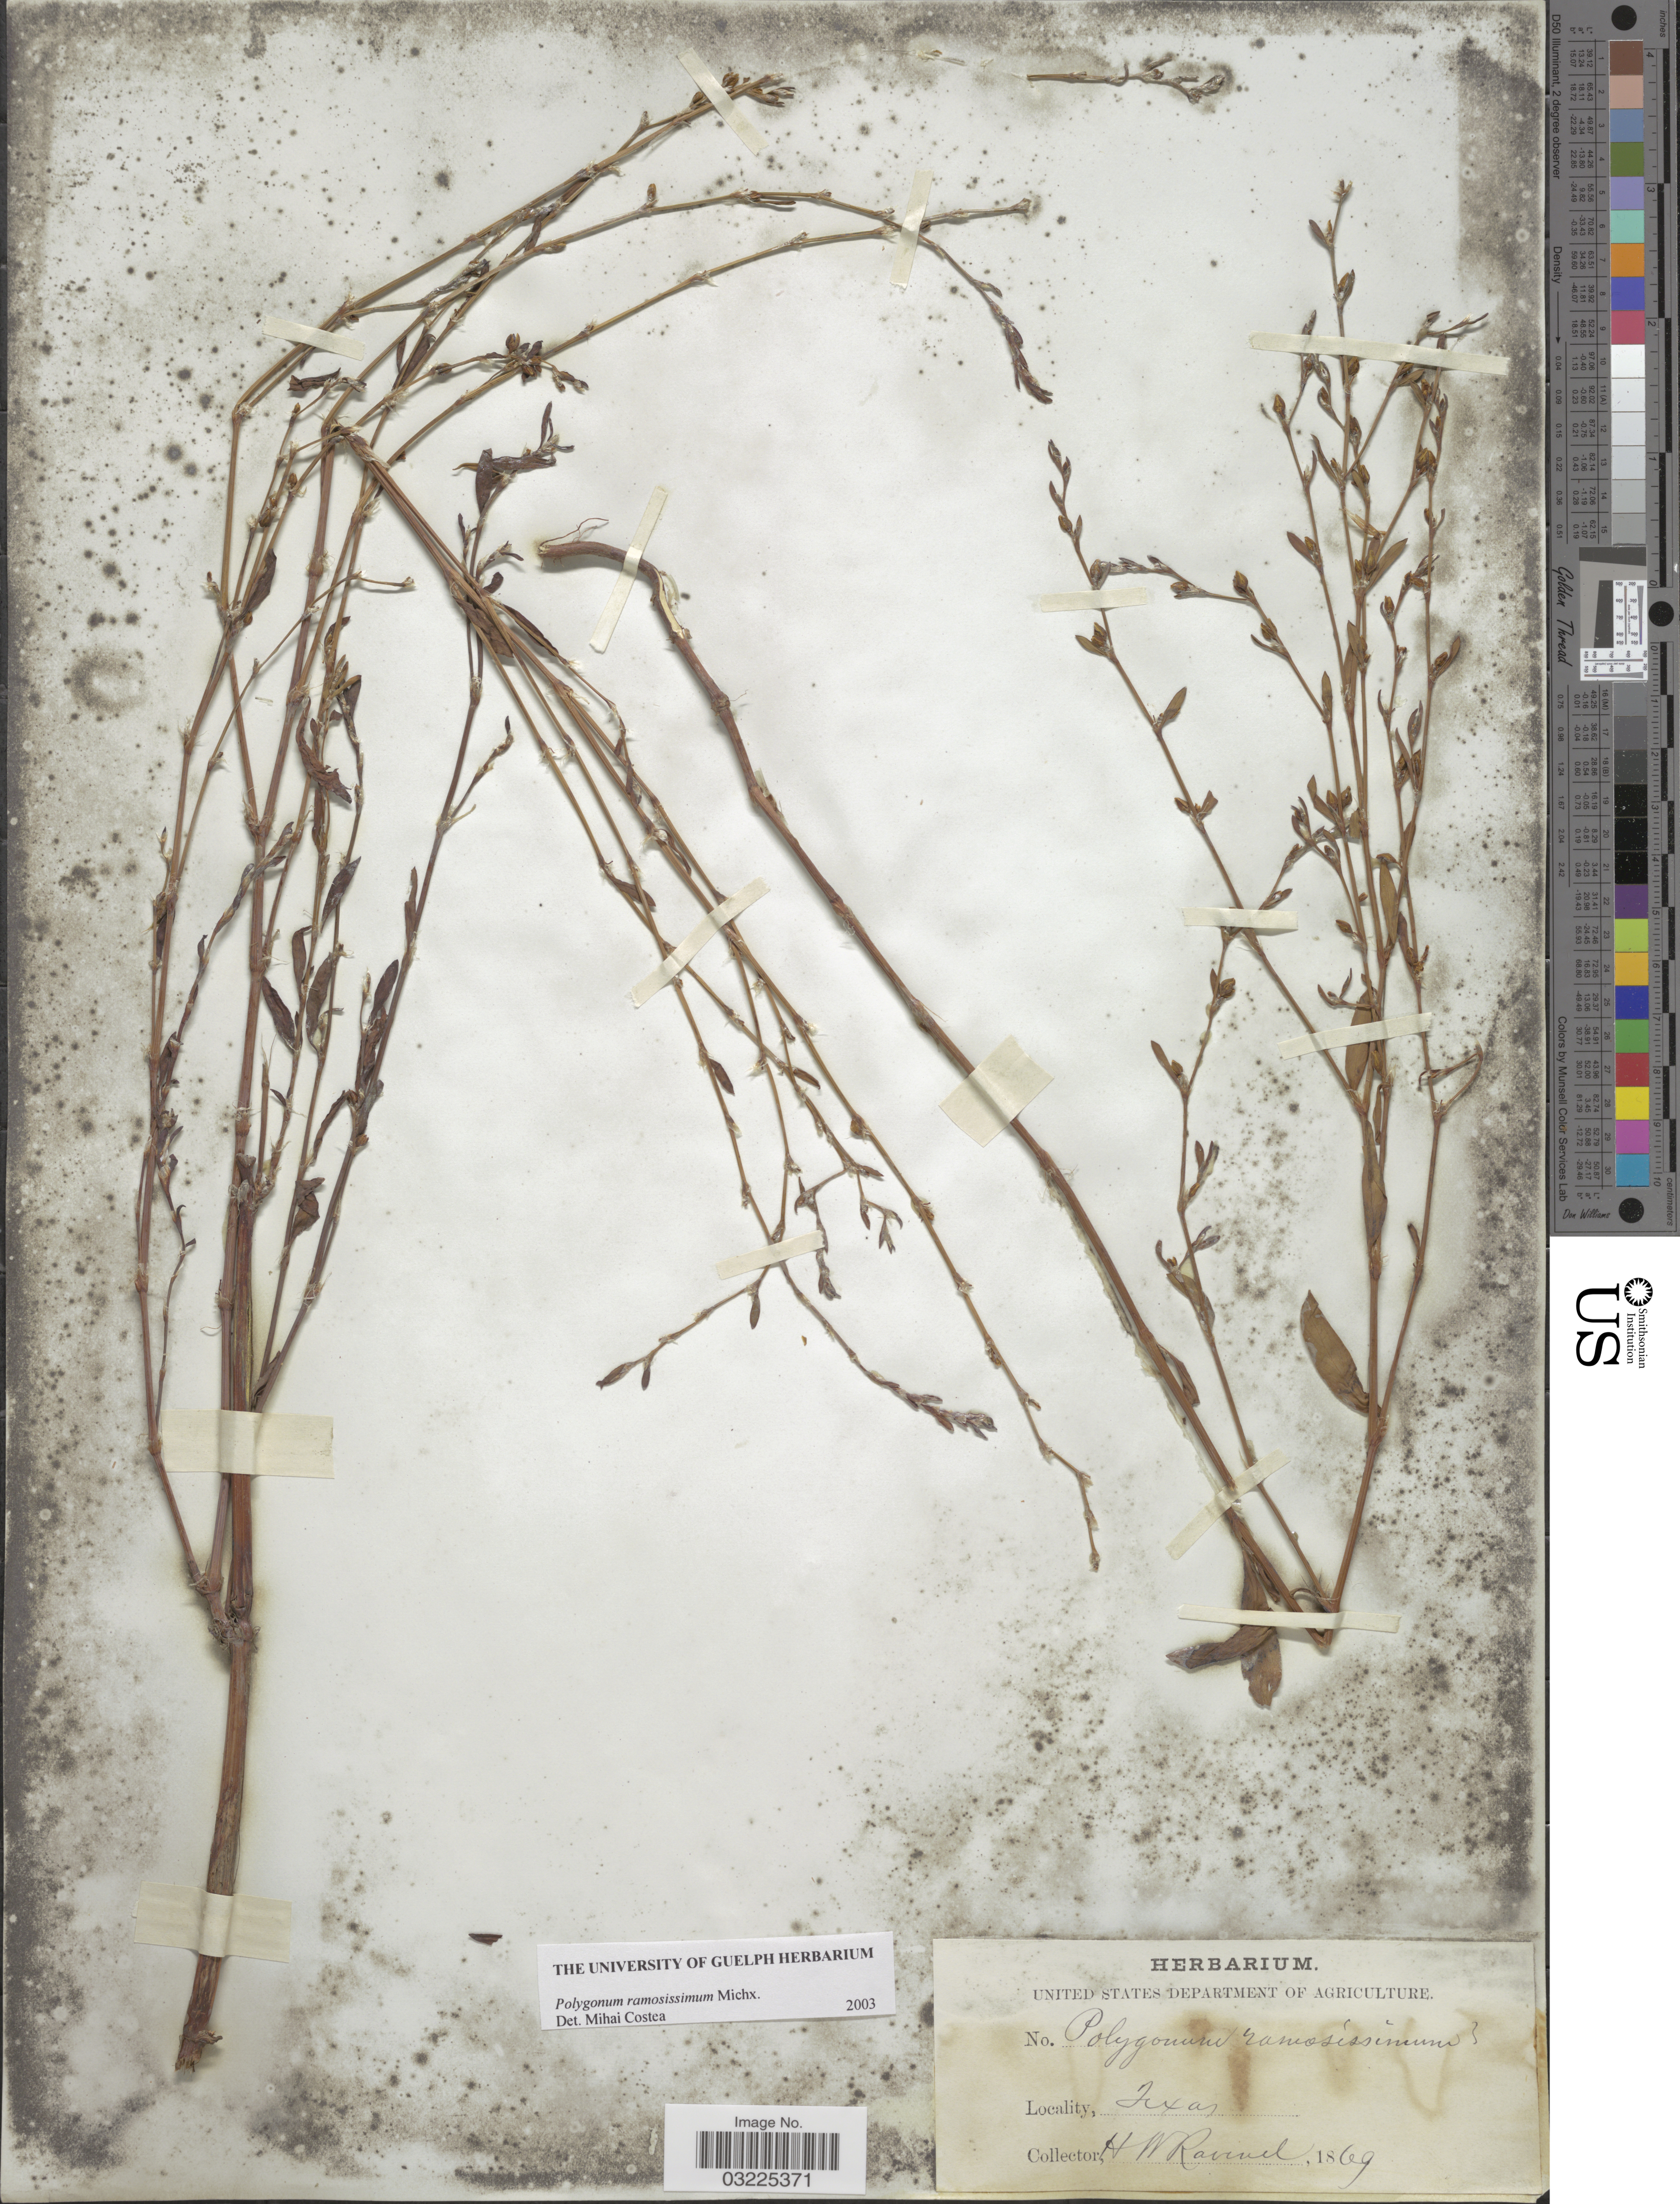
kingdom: Plantae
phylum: Tracheophyta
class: Magnoliopsida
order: Caryophyllales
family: Polygonaceae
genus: Polygonum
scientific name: Polygonum ramosissimum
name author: Michx.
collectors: H. Ravenel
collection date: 1869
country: United States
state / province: Texas